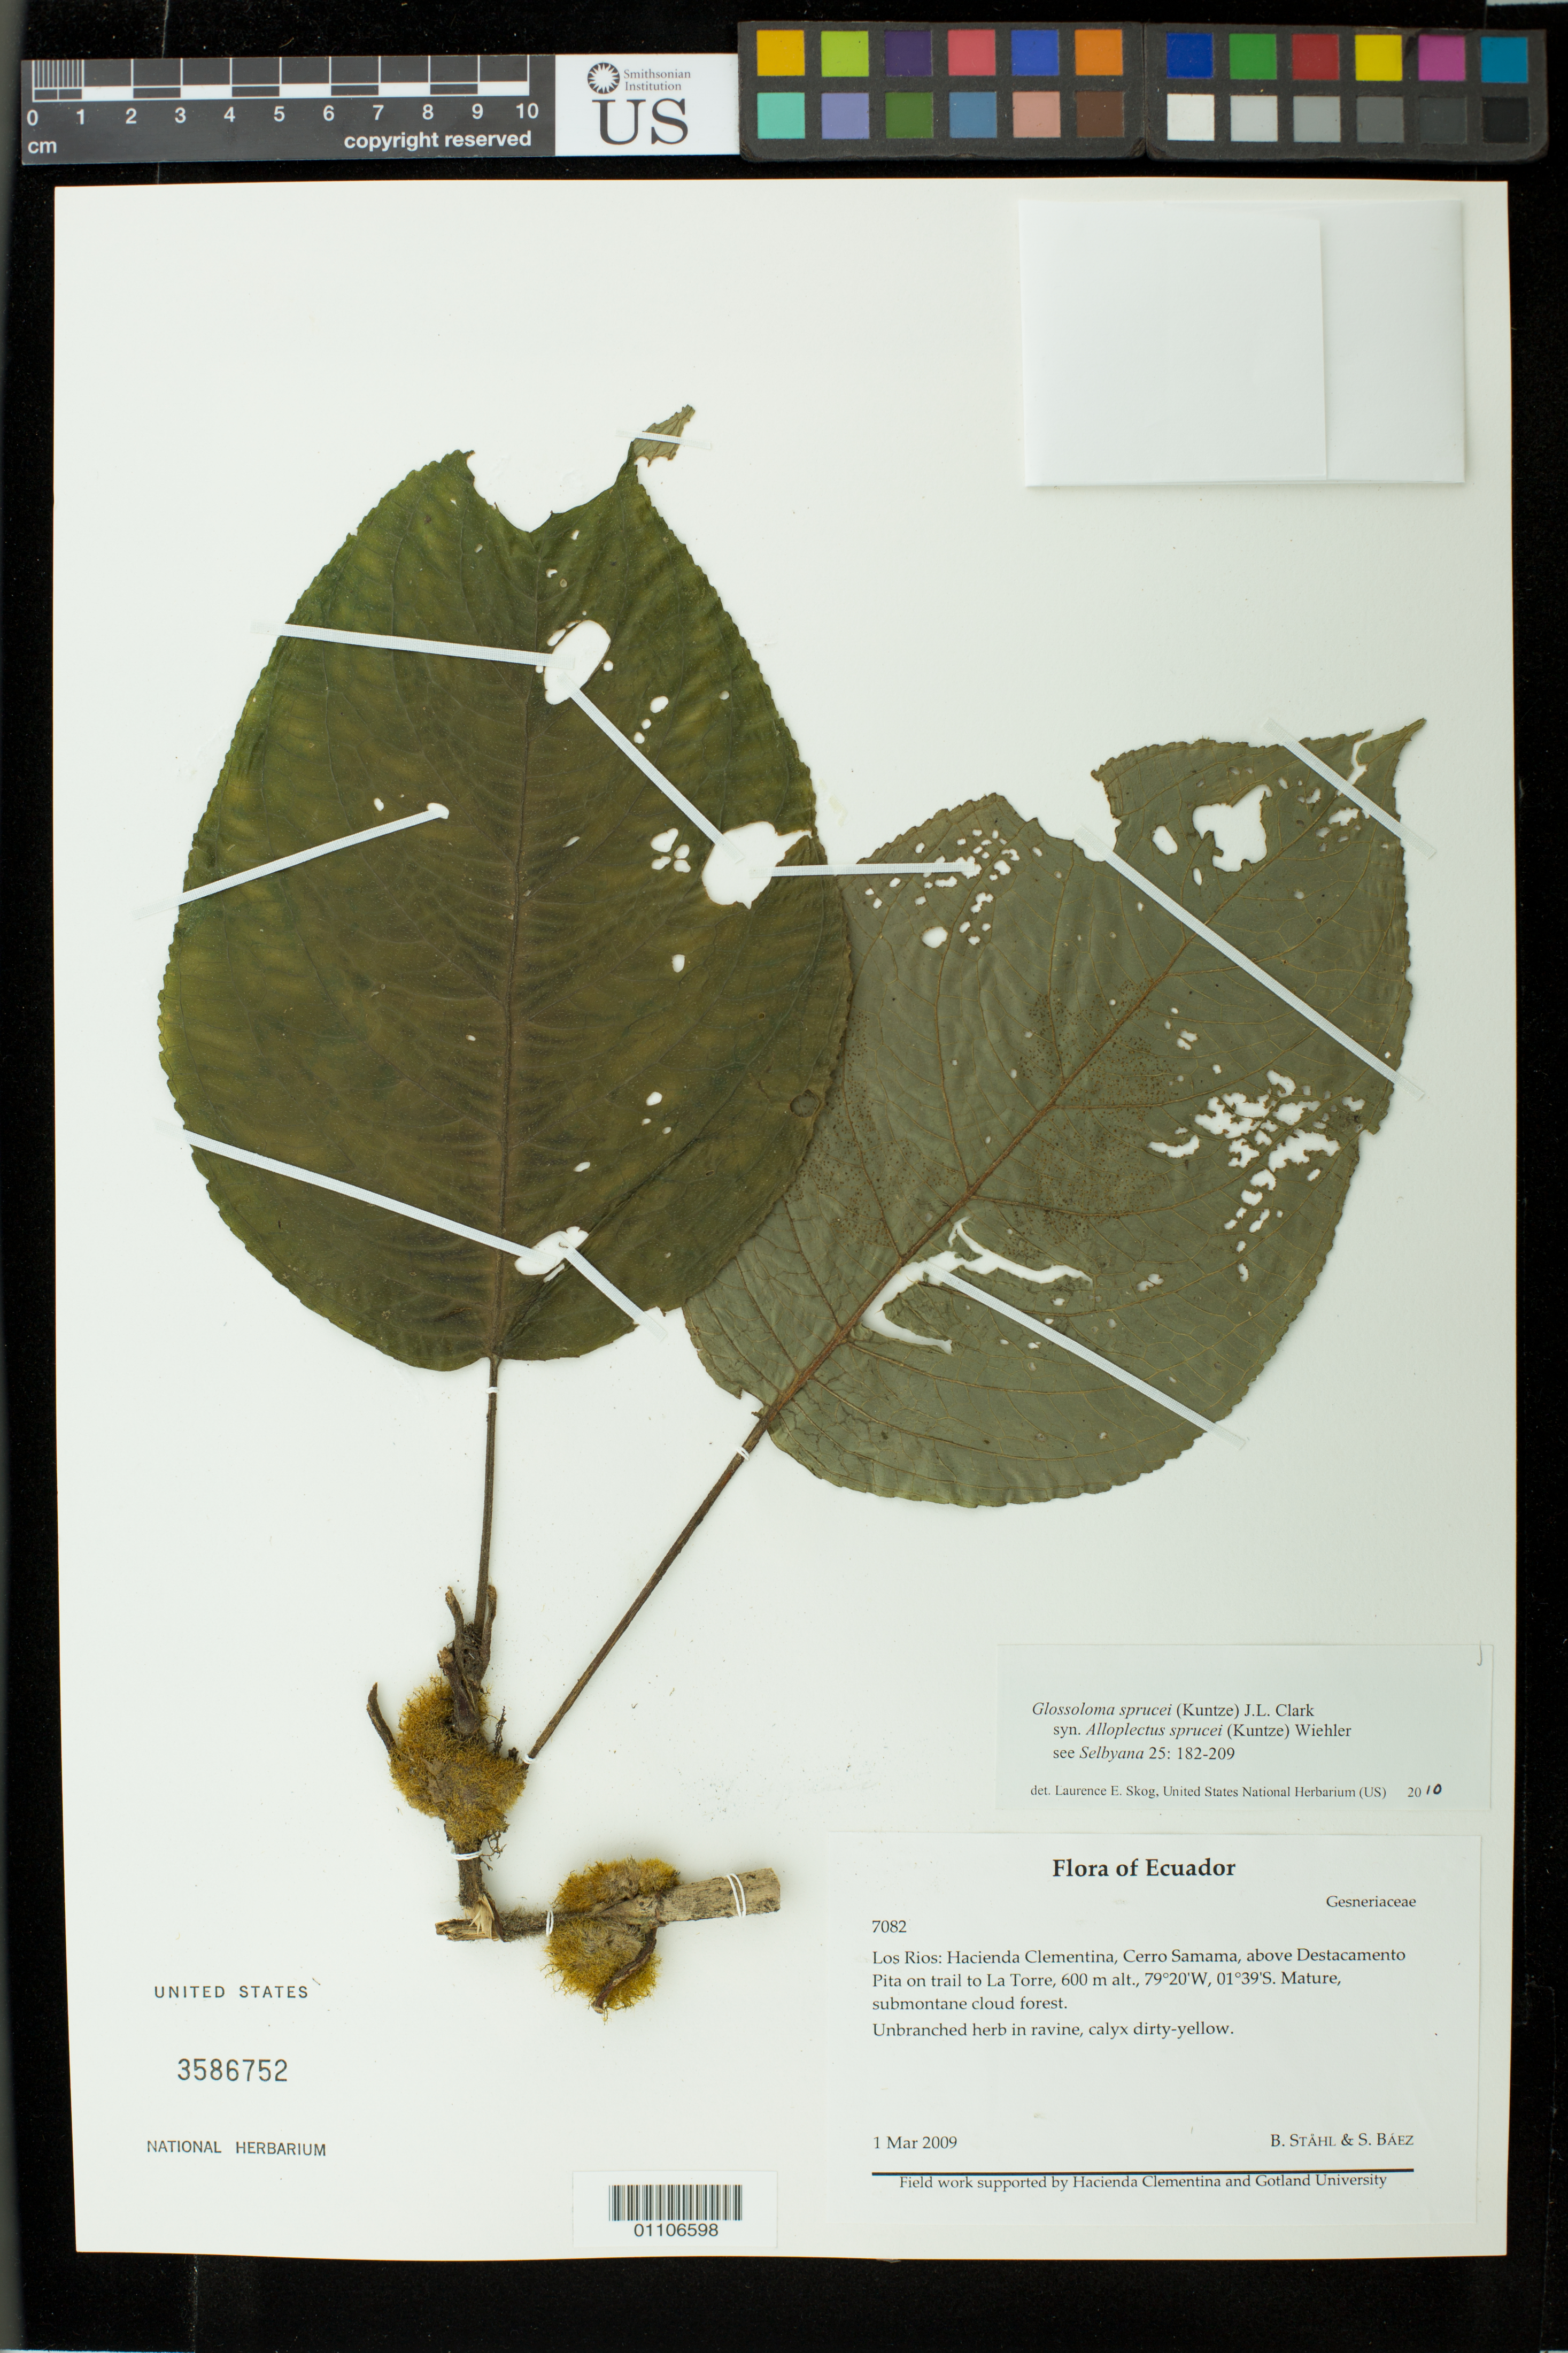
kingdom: Plantae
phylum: Tracheophyta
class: Magnoliopsida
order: Lamiales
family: Gesneriaceae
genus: Glossoloma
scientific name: Glossoloma sprucei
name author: (Kuntze) J.L. Clark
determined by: Skog, Laurence E.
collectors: B. Ståhl & S. Báez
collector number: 7082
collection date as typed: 01 Mar 2009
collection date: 2009-03-01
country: Ecuador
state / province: Los Ríos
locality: Los Ríos: Hacienda Clementina, Cerro Samama, above Destacamento Pita on trail to La Torre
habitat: Mature, submontane cloud forest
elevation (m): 600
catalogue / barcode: US 3586752